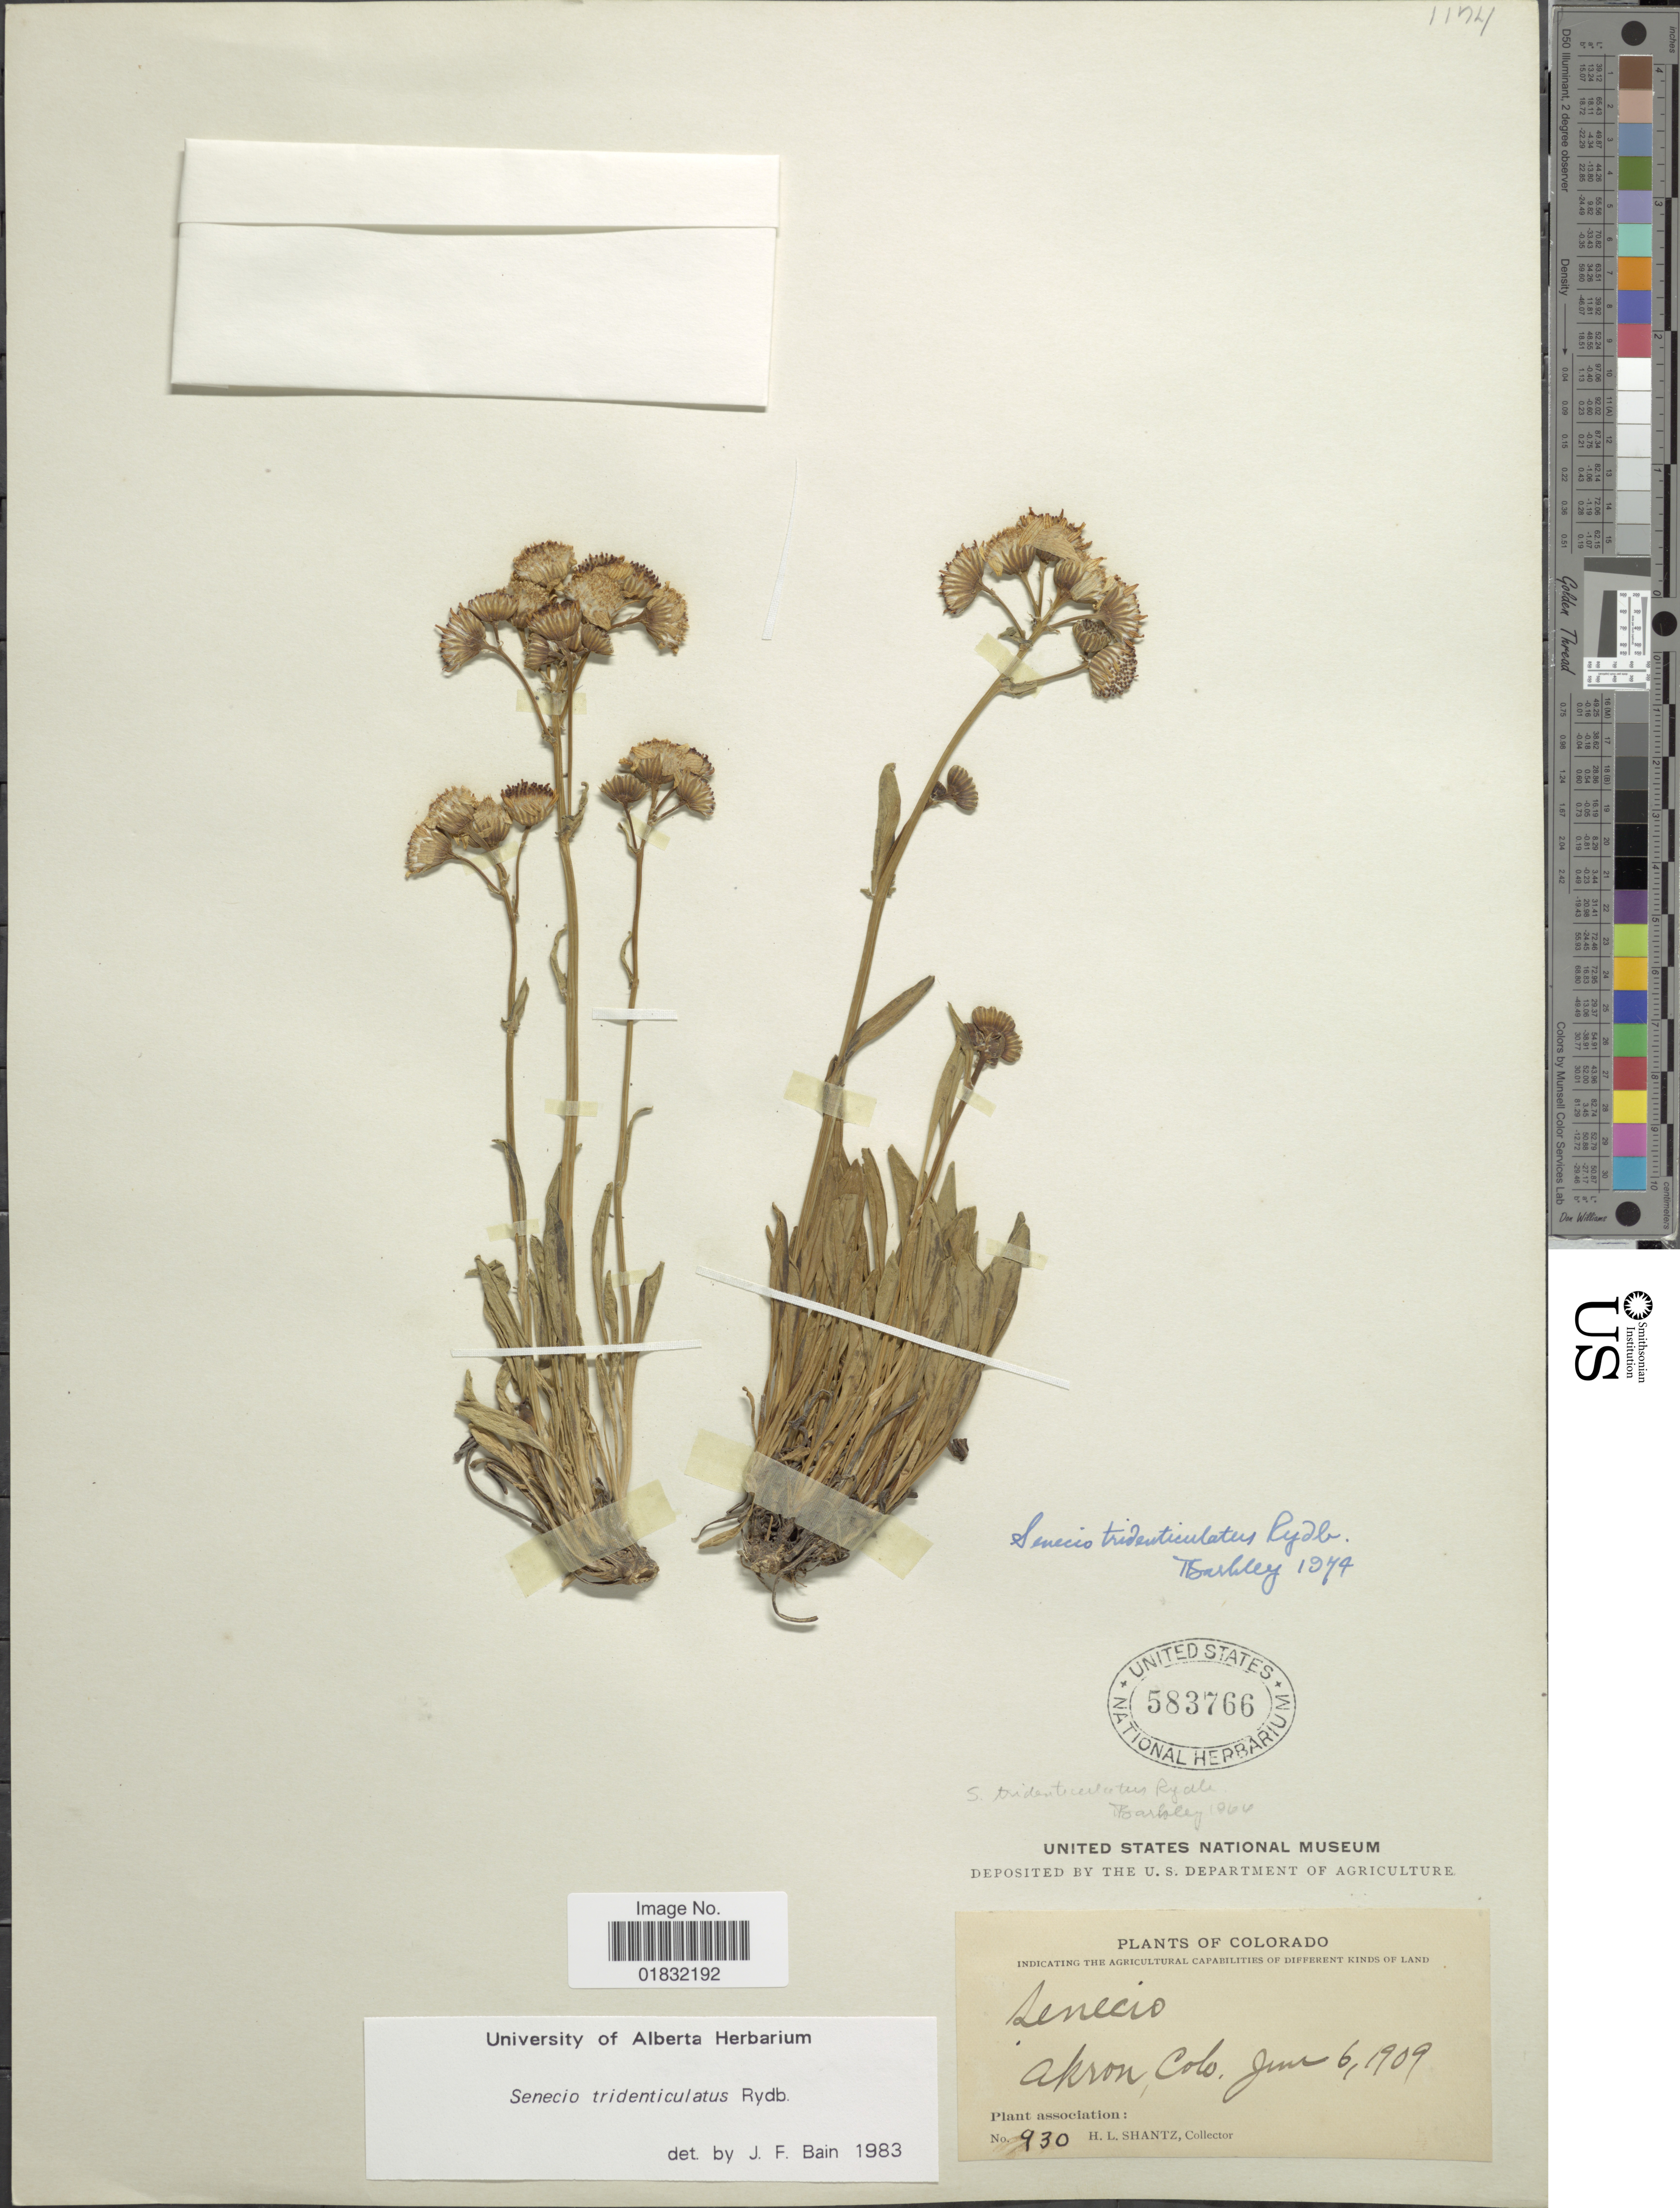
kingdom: Plantae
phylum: Tracheophyta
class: Magnoliopsida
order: Asterales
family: Asteraceae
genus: Packera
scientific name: Packera tridenticulata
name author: (Rydb.) W.A. Weber & Á. Löve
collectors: H. Shantz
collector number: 930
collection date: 1909-06-06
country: United States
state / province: Colorado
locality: Akron, Colo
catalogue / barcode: US 583766